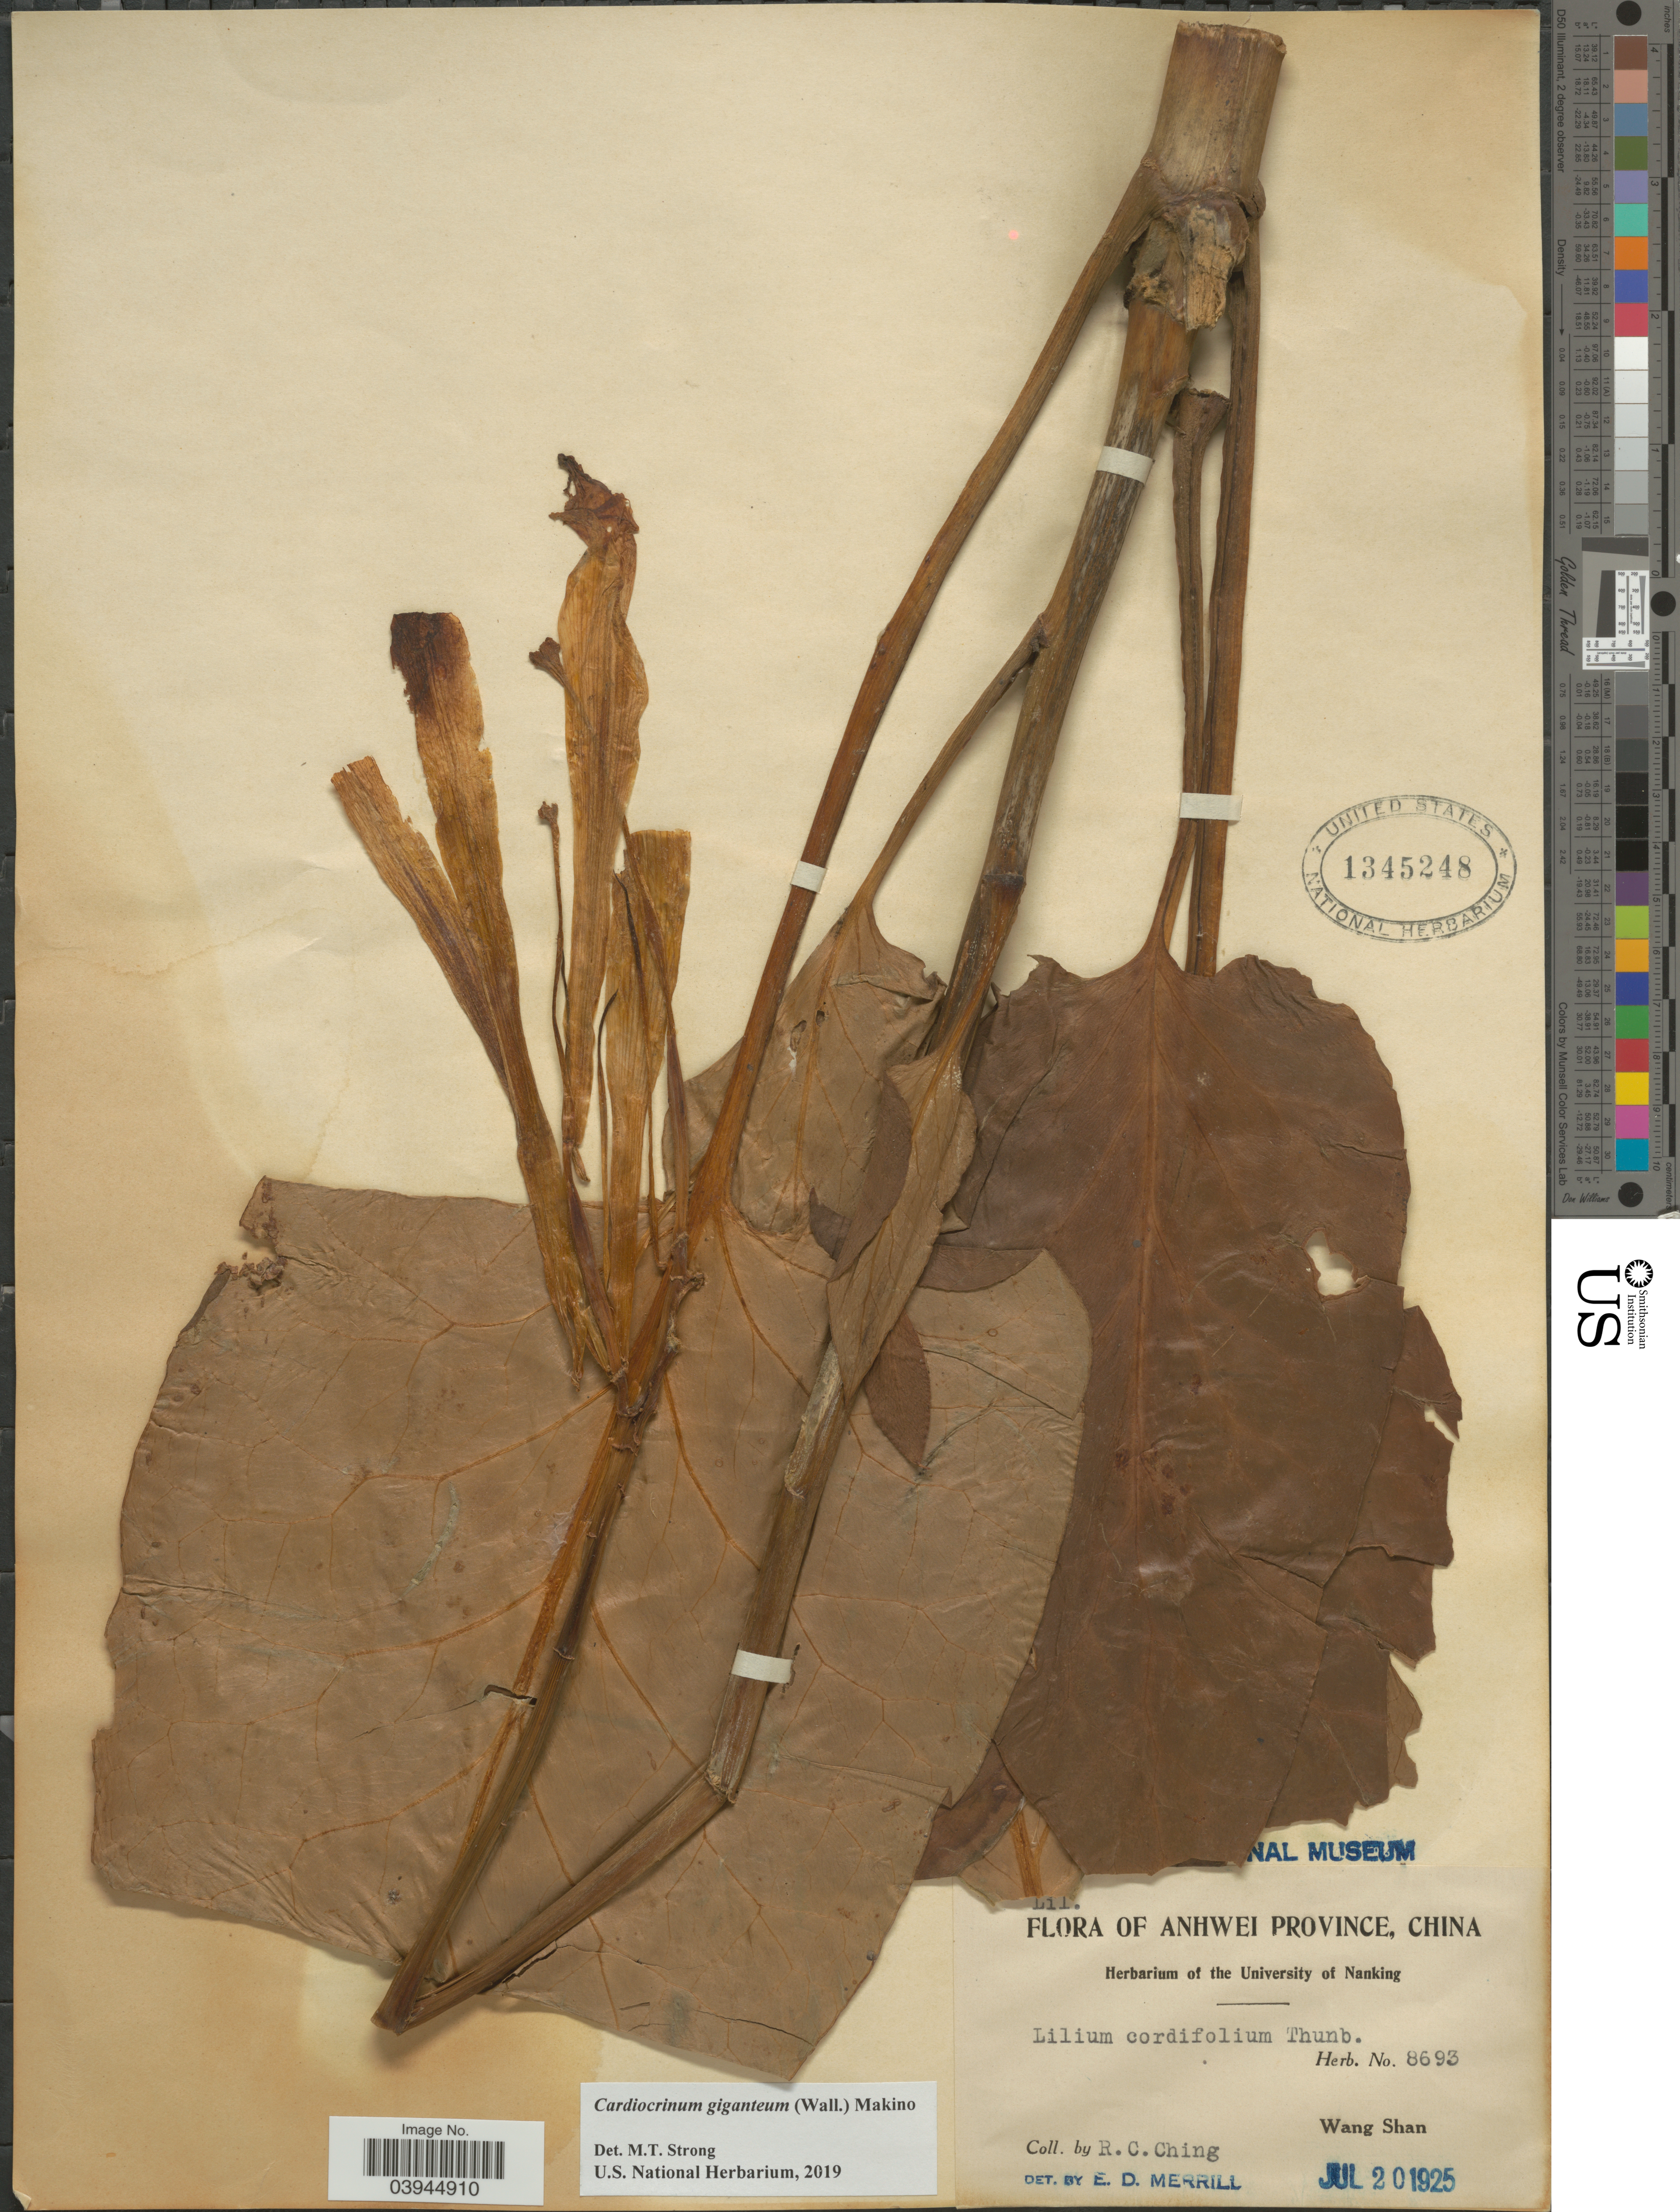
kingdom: Plantae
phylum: Tracheophyta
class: Liliopsida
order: Liliales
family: Liliaceae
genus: Cardiocrinum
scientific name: Cardiocrinum giganteum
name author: (Wall.) Makino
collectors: R. C. Ching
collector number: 8693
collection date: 1925-07-20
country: China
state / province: Anhui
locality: Anhwei Province. Wang Shan.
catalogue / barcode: US 1345248